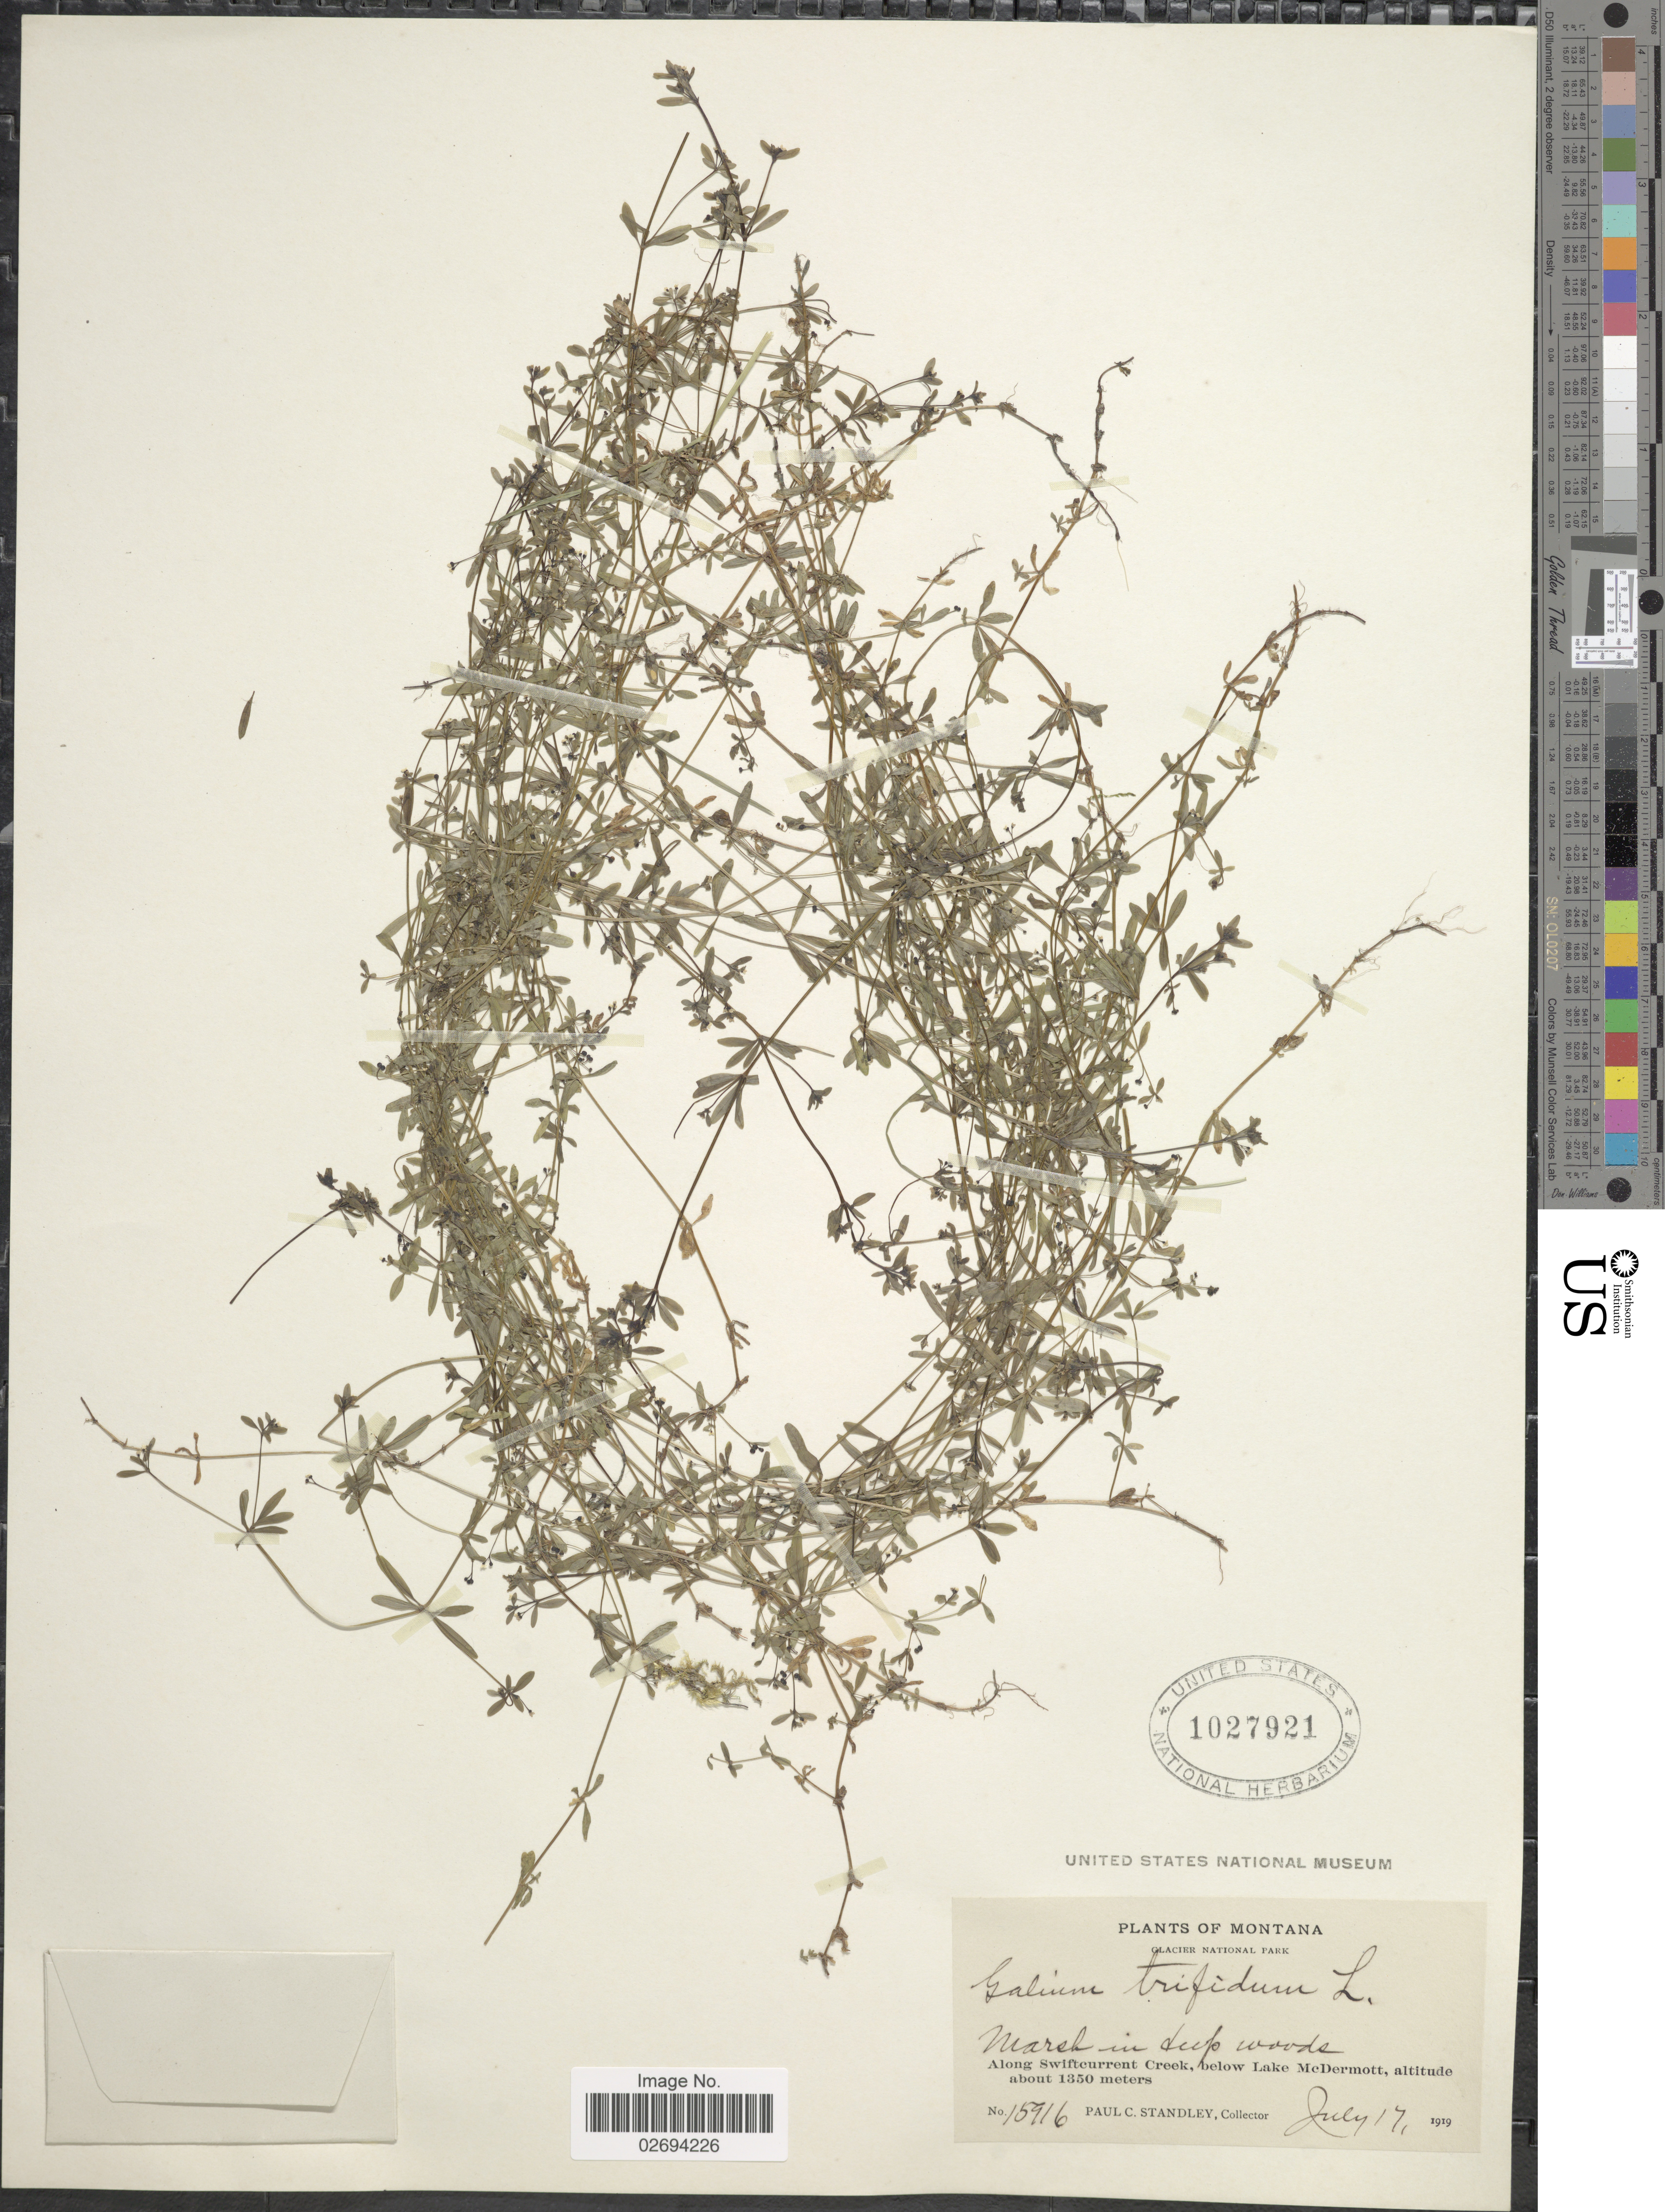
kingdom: Plantae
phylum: Tracheophyta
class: Magnoliopsida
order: Gentianales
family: Rubiaceae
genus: Galium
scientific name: Galium trifidum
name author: L.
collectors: P. C. Standley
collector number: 15916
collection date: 1919-07-17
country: United States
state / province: Montana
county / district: Glacier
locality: Glacier National Park, along Swiftcurrent Creek, below Lake McDermott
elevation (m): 1350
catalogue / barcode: US 1027921